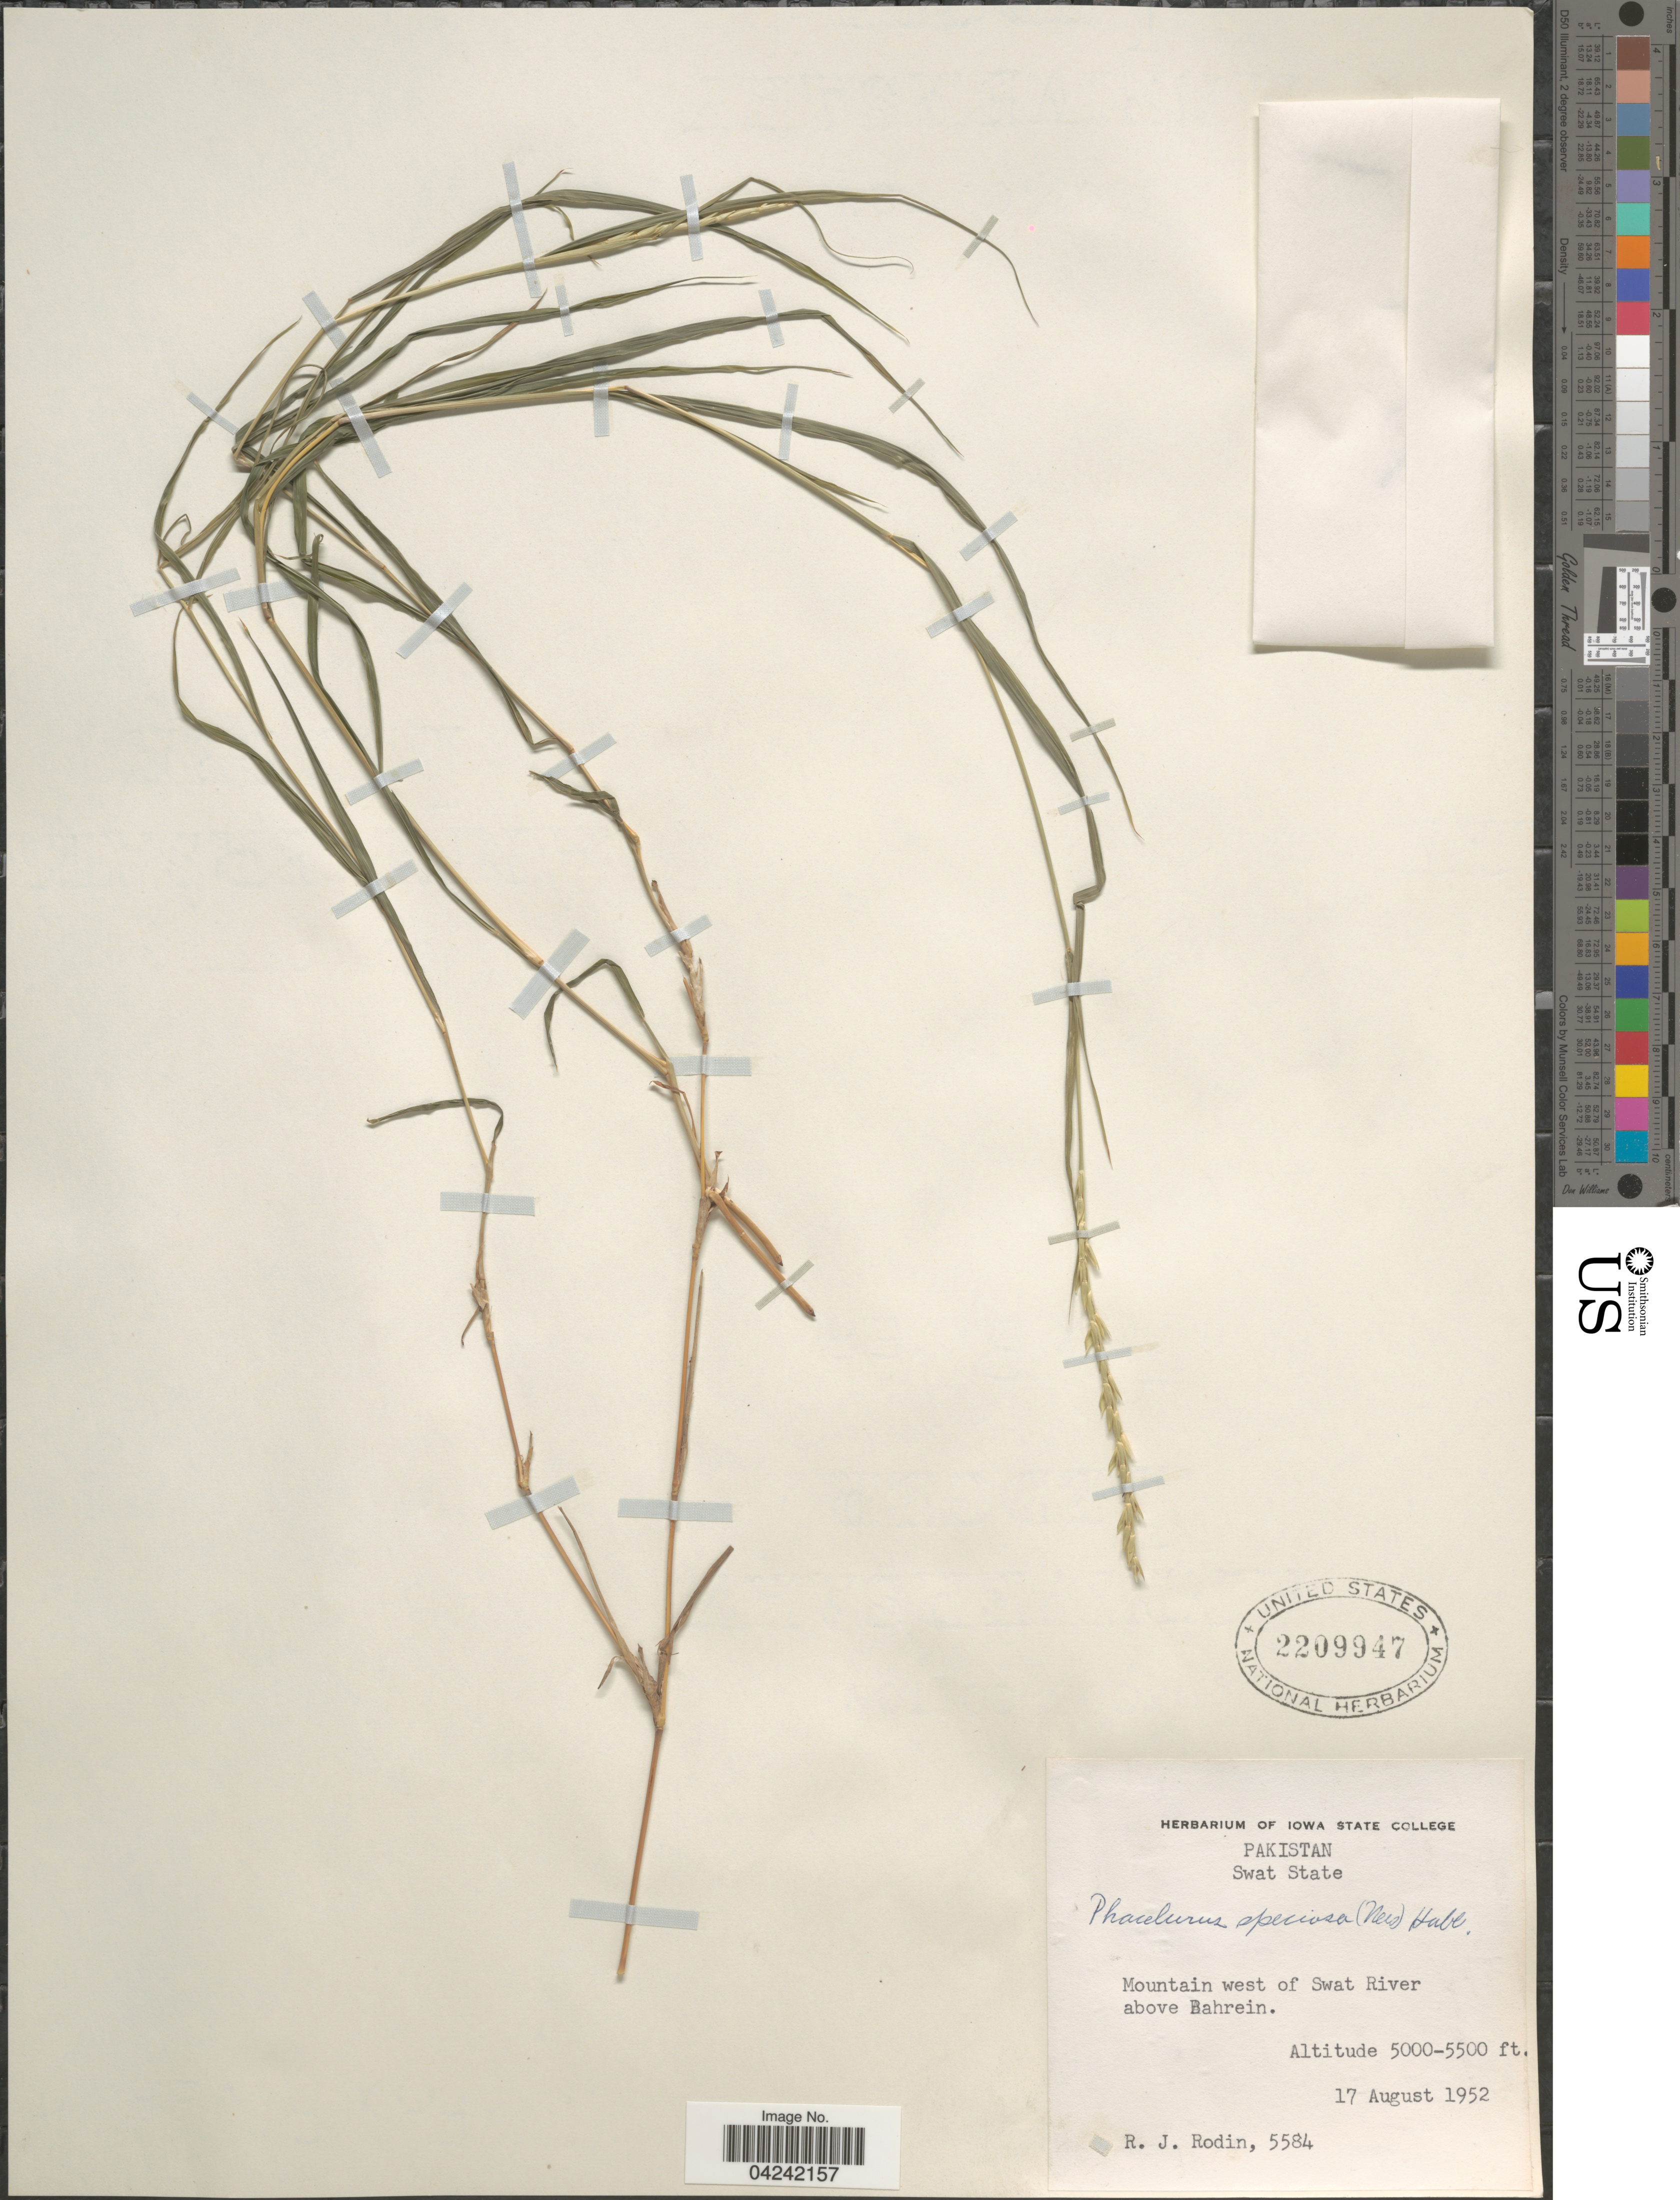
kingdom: Plantae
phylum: Tracheophyta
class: Liliopsida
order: Poales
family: Poaceae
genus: Phacelurus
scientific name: Phacelurus speciosus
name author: (Steud.) C. E. Hubb.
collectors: R. J. Rodin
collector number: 5584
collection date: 1952-08-17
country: Pakistan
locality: Swat State. Mountain west of Swat River above Bahrein.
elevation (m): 1524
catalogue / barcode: US 2209947